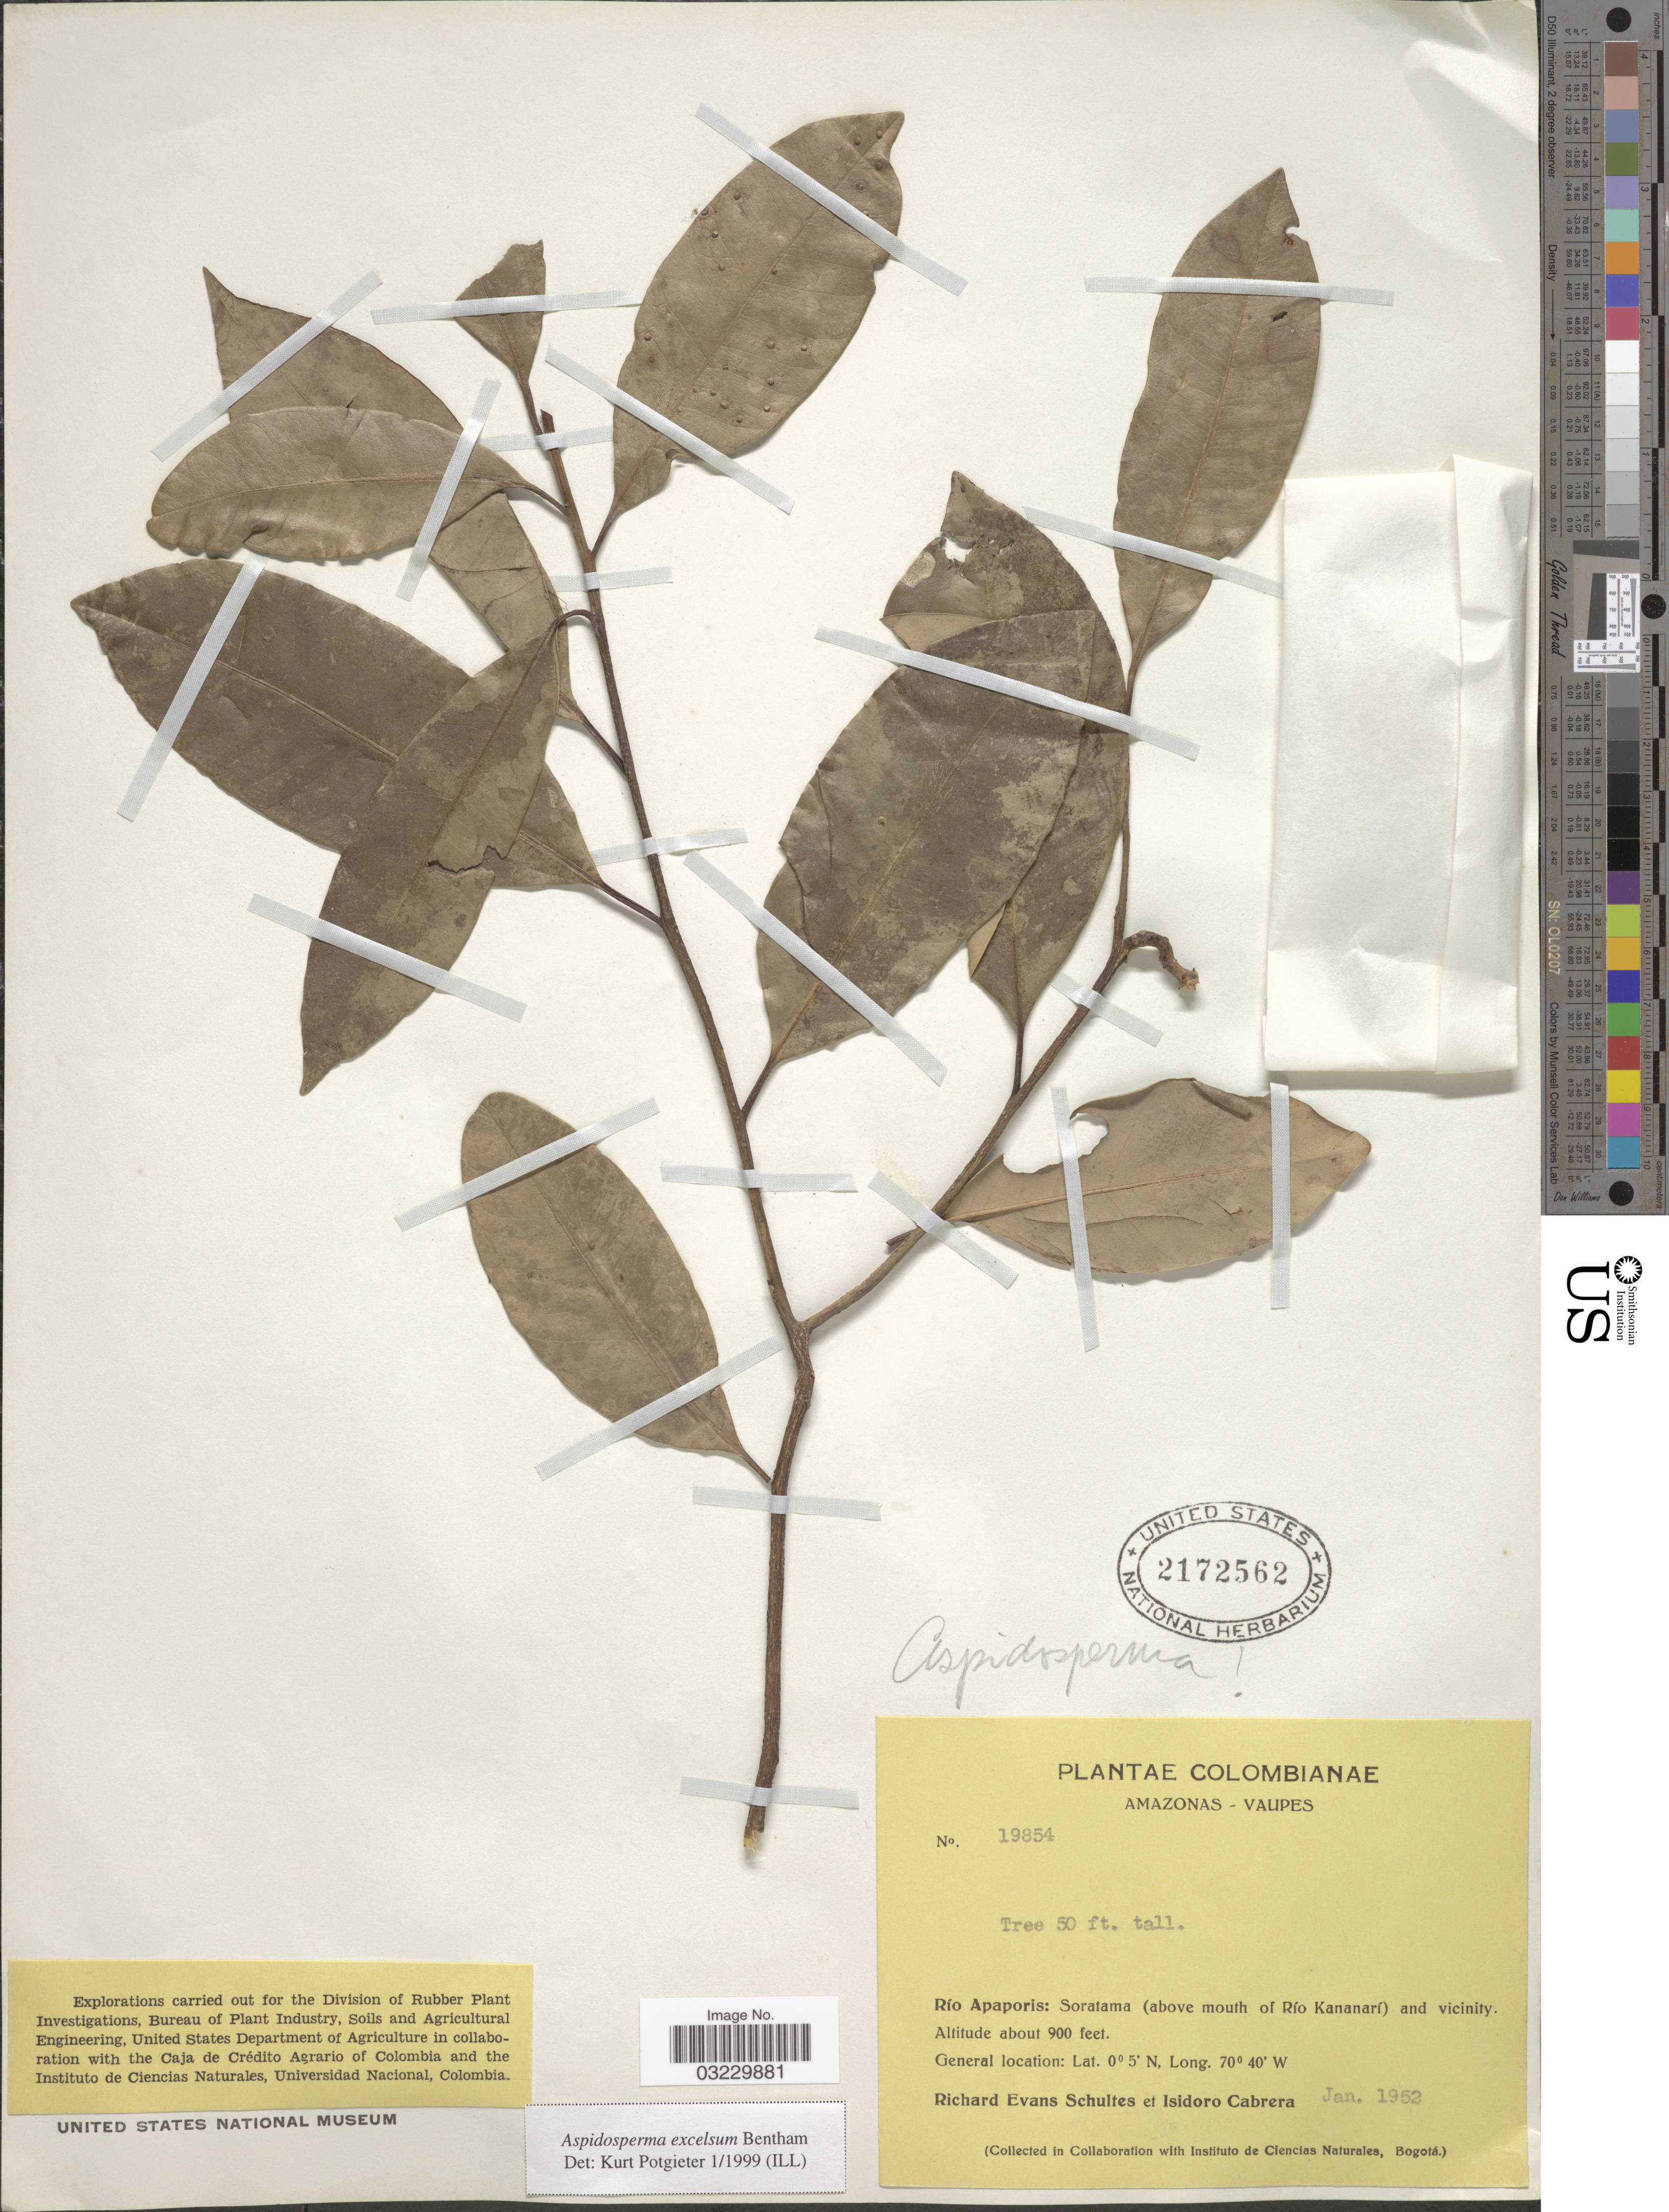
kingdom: Plantae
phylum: Tracheophyta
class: Magnoliopsida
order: Gentianales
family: Apocynaceae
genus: Aspidosperma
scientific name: Aspidosperma excelsum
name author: Benth.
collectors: R. E. Schultes & I. Cabrera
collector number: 19854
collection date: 1952-01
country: Colombia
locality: Amazonas-Vaupes. Río Apaporis: Soratama (above mouth of Río Kananarí) and vicinity.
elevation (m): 274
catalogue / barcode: US 2172562